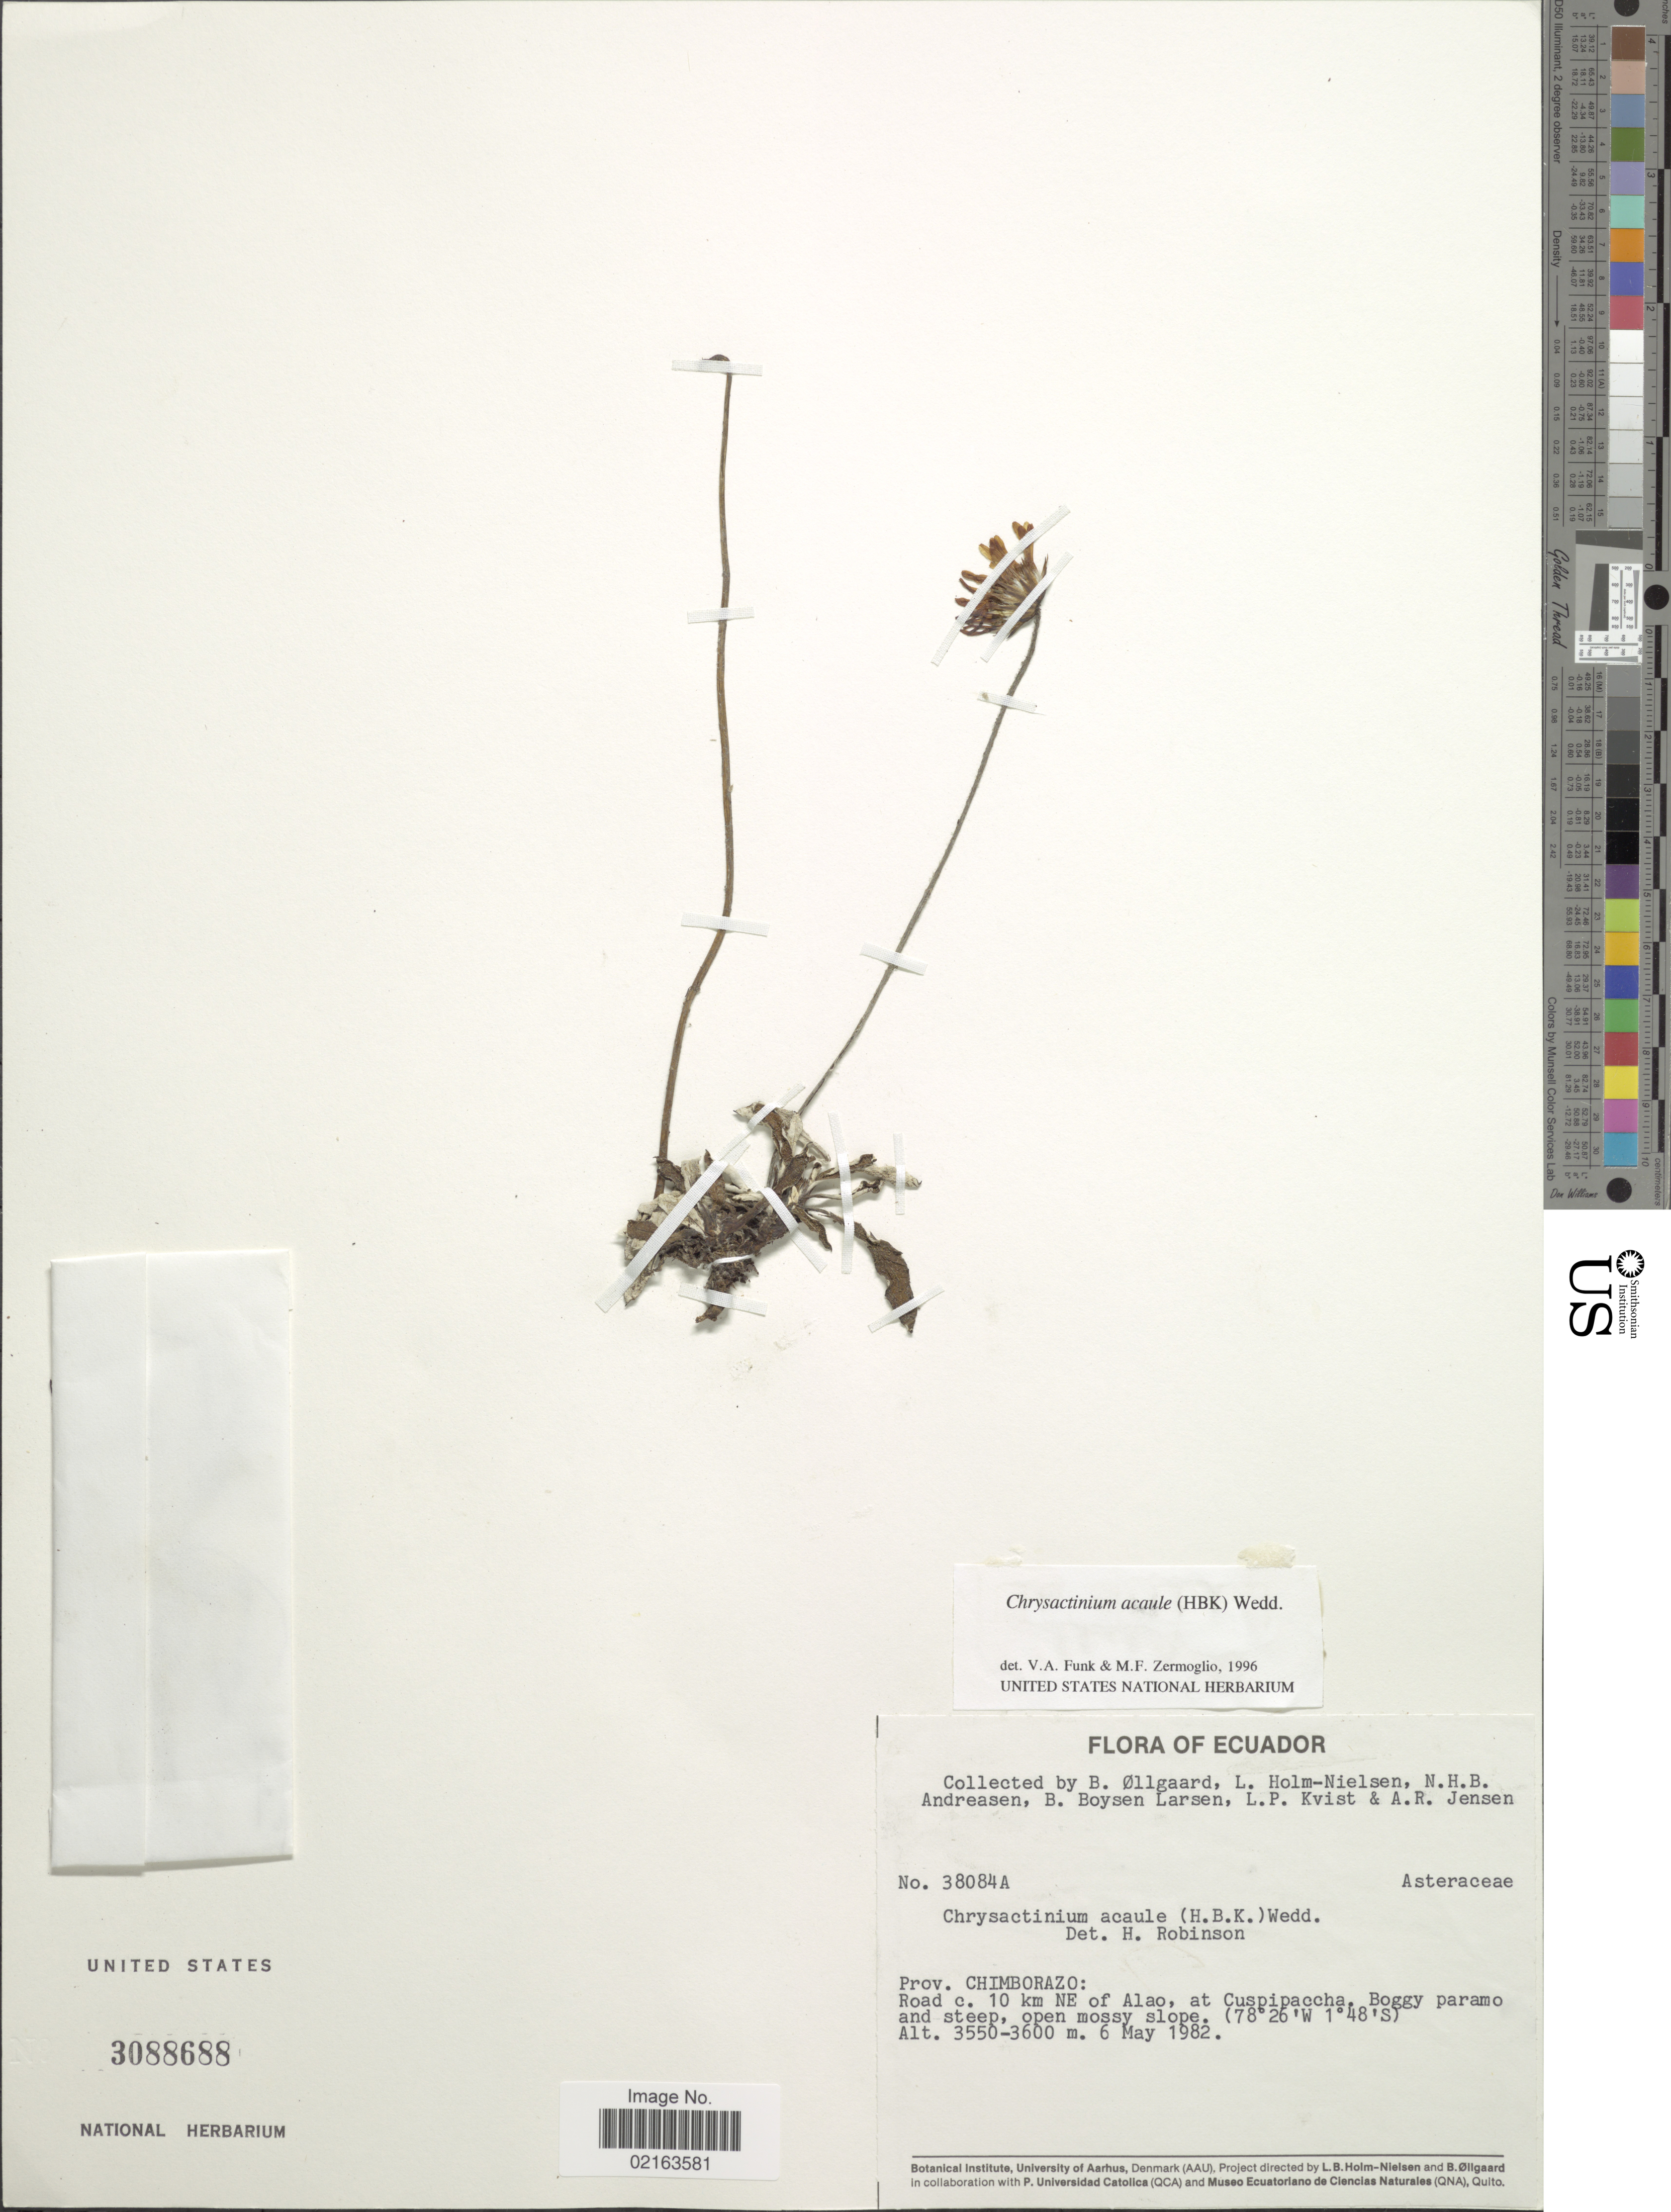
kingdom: Plantae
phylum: Tracheophyta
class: Magnoliopsida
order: Asterales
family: Asteraceae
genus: Chrysactinium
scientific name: Chrysactinium acaule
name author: (Kunth) Wedd.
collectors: B. Øllgaard, L. B. Holm-Nielsen, N. Andreasen, B. Boysen Larsen & et al.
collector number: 38084A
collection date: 1982-05-06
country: Ecuador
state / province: Chimborazo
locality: Prov. Chimborazo: Road c. 10 km NE of Alao, at Cuspipaccha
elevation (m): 3550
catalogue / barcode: US 3088688